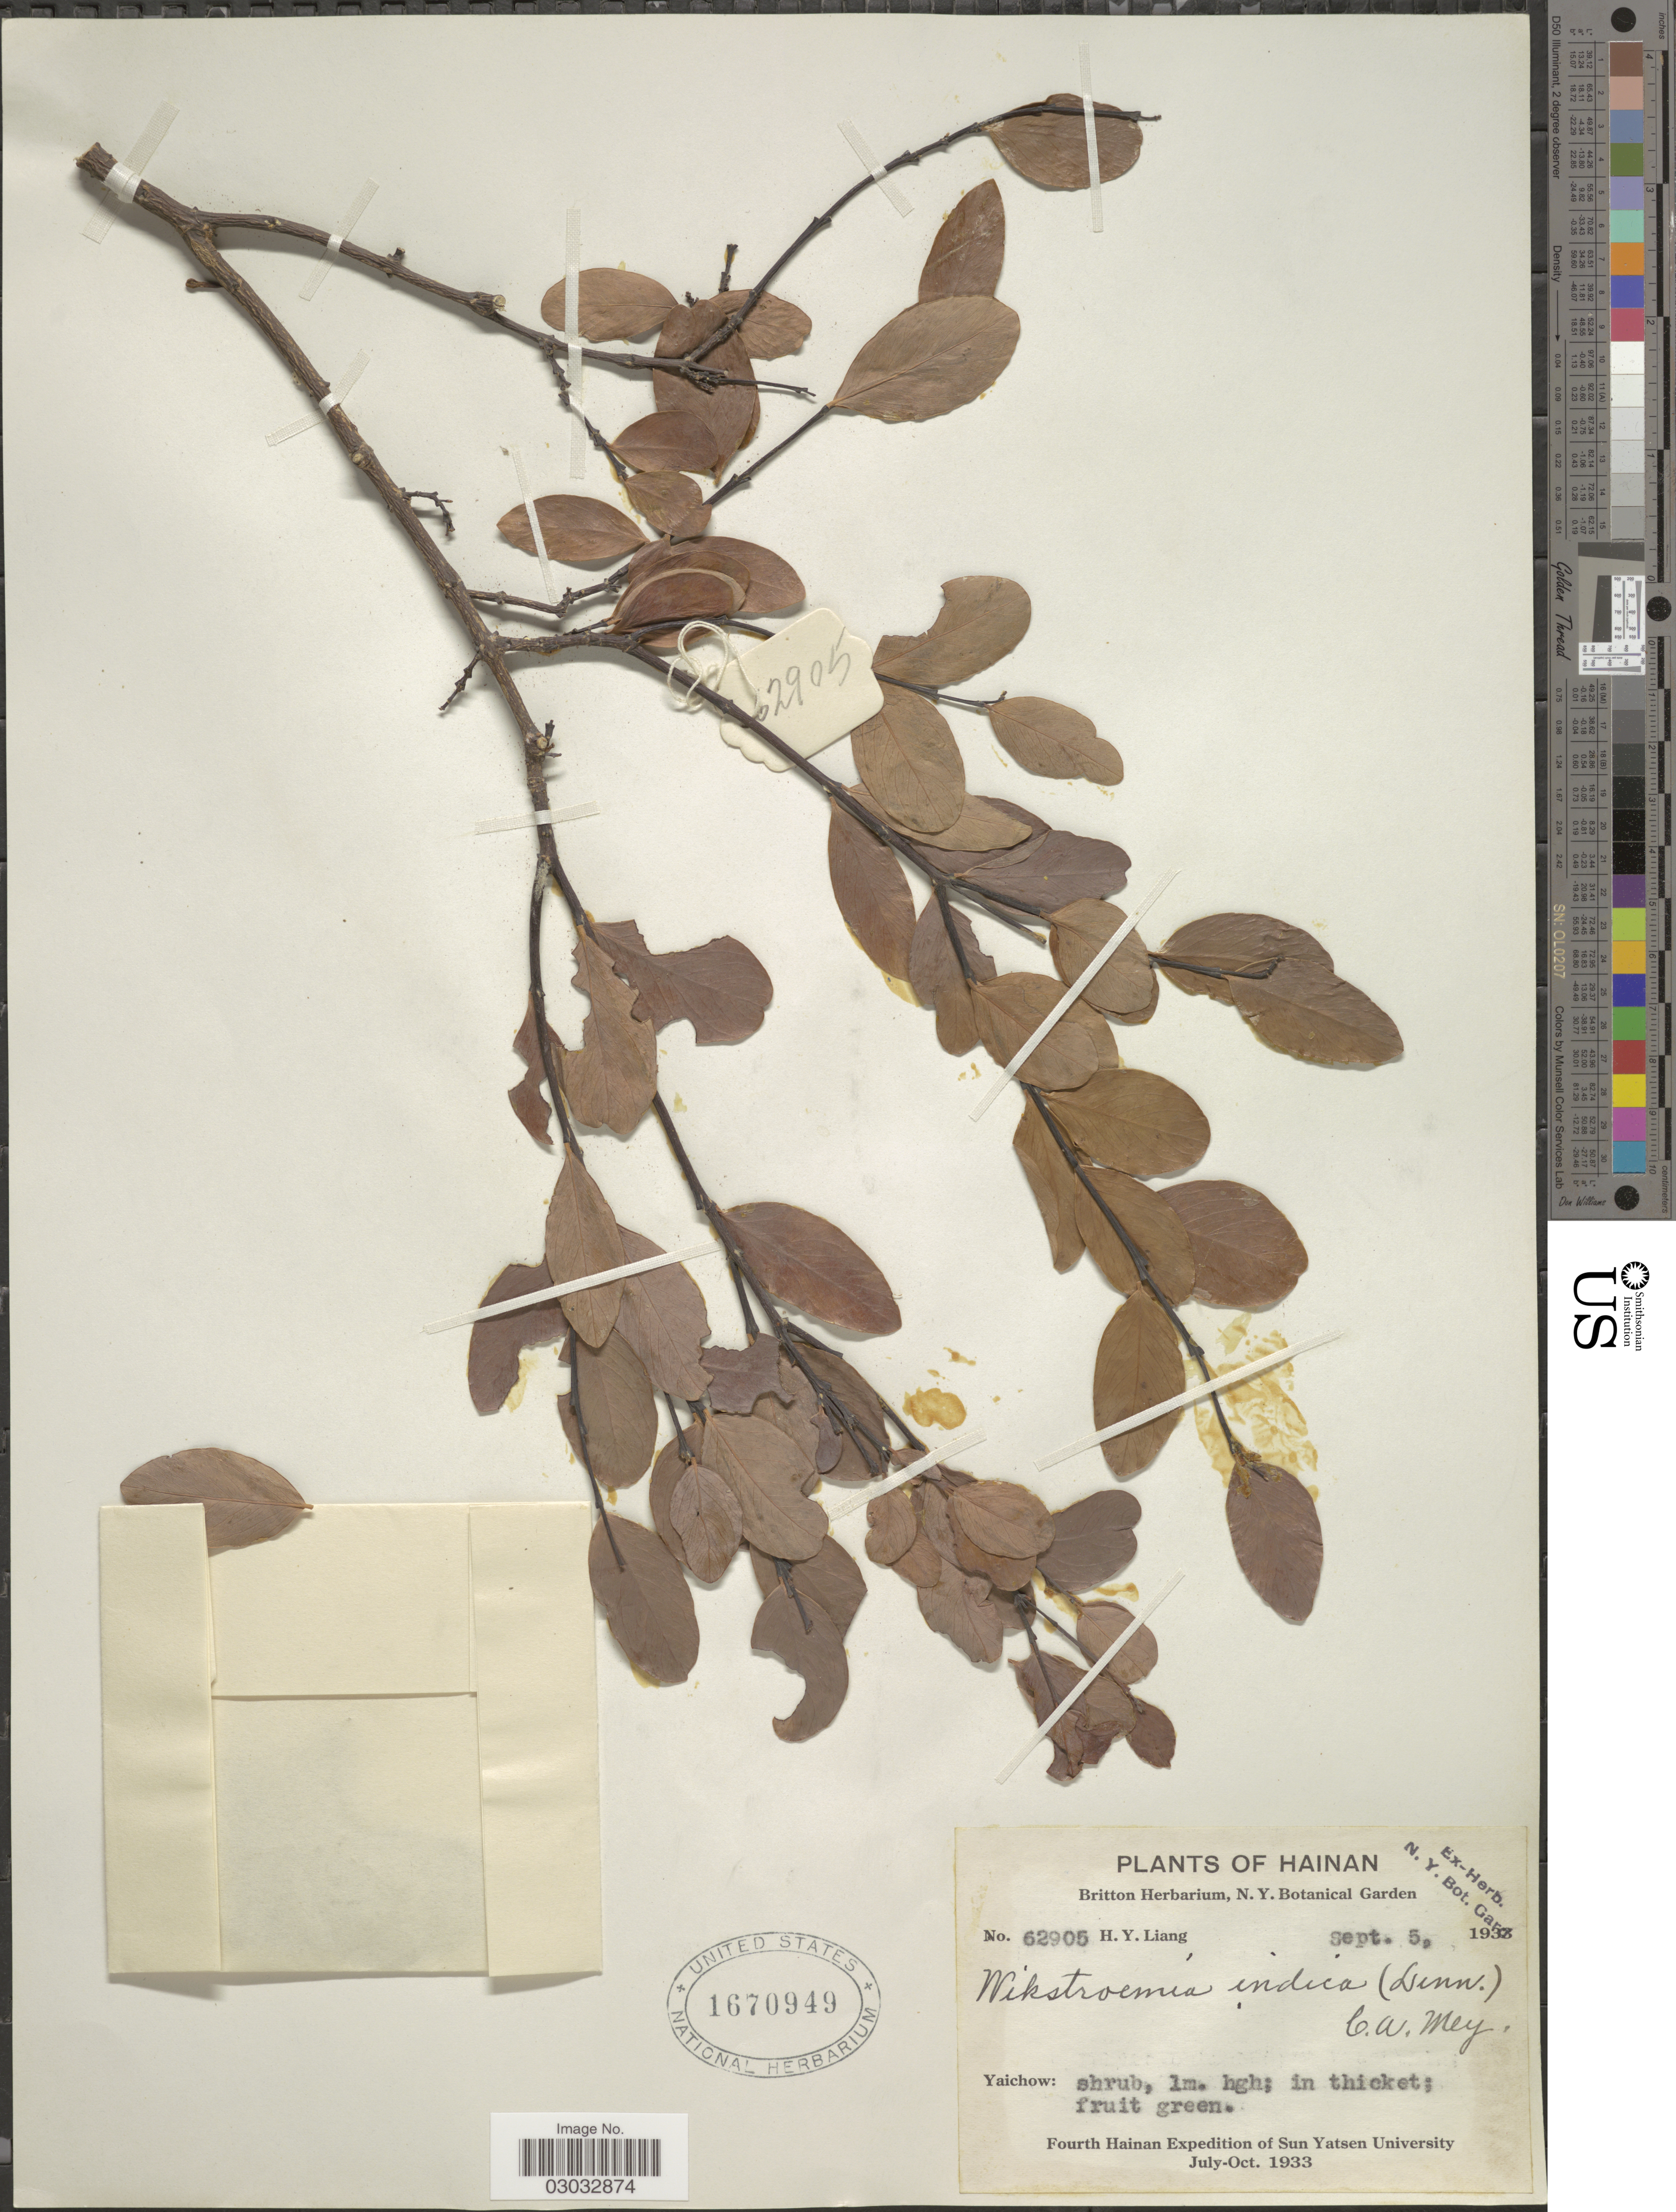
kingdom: Plantae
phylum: Tracheophyta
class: Magnoliopsida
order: Malvales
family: Thymelaeaceae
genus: Wikstroemia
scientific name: Wikstroemia indica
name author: (L.) C.A. Mey.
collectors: H. Y. Liang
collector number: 62905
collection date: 1933-09-05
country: China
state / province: Hainan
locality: Yaichow.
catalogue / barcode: US 1670949